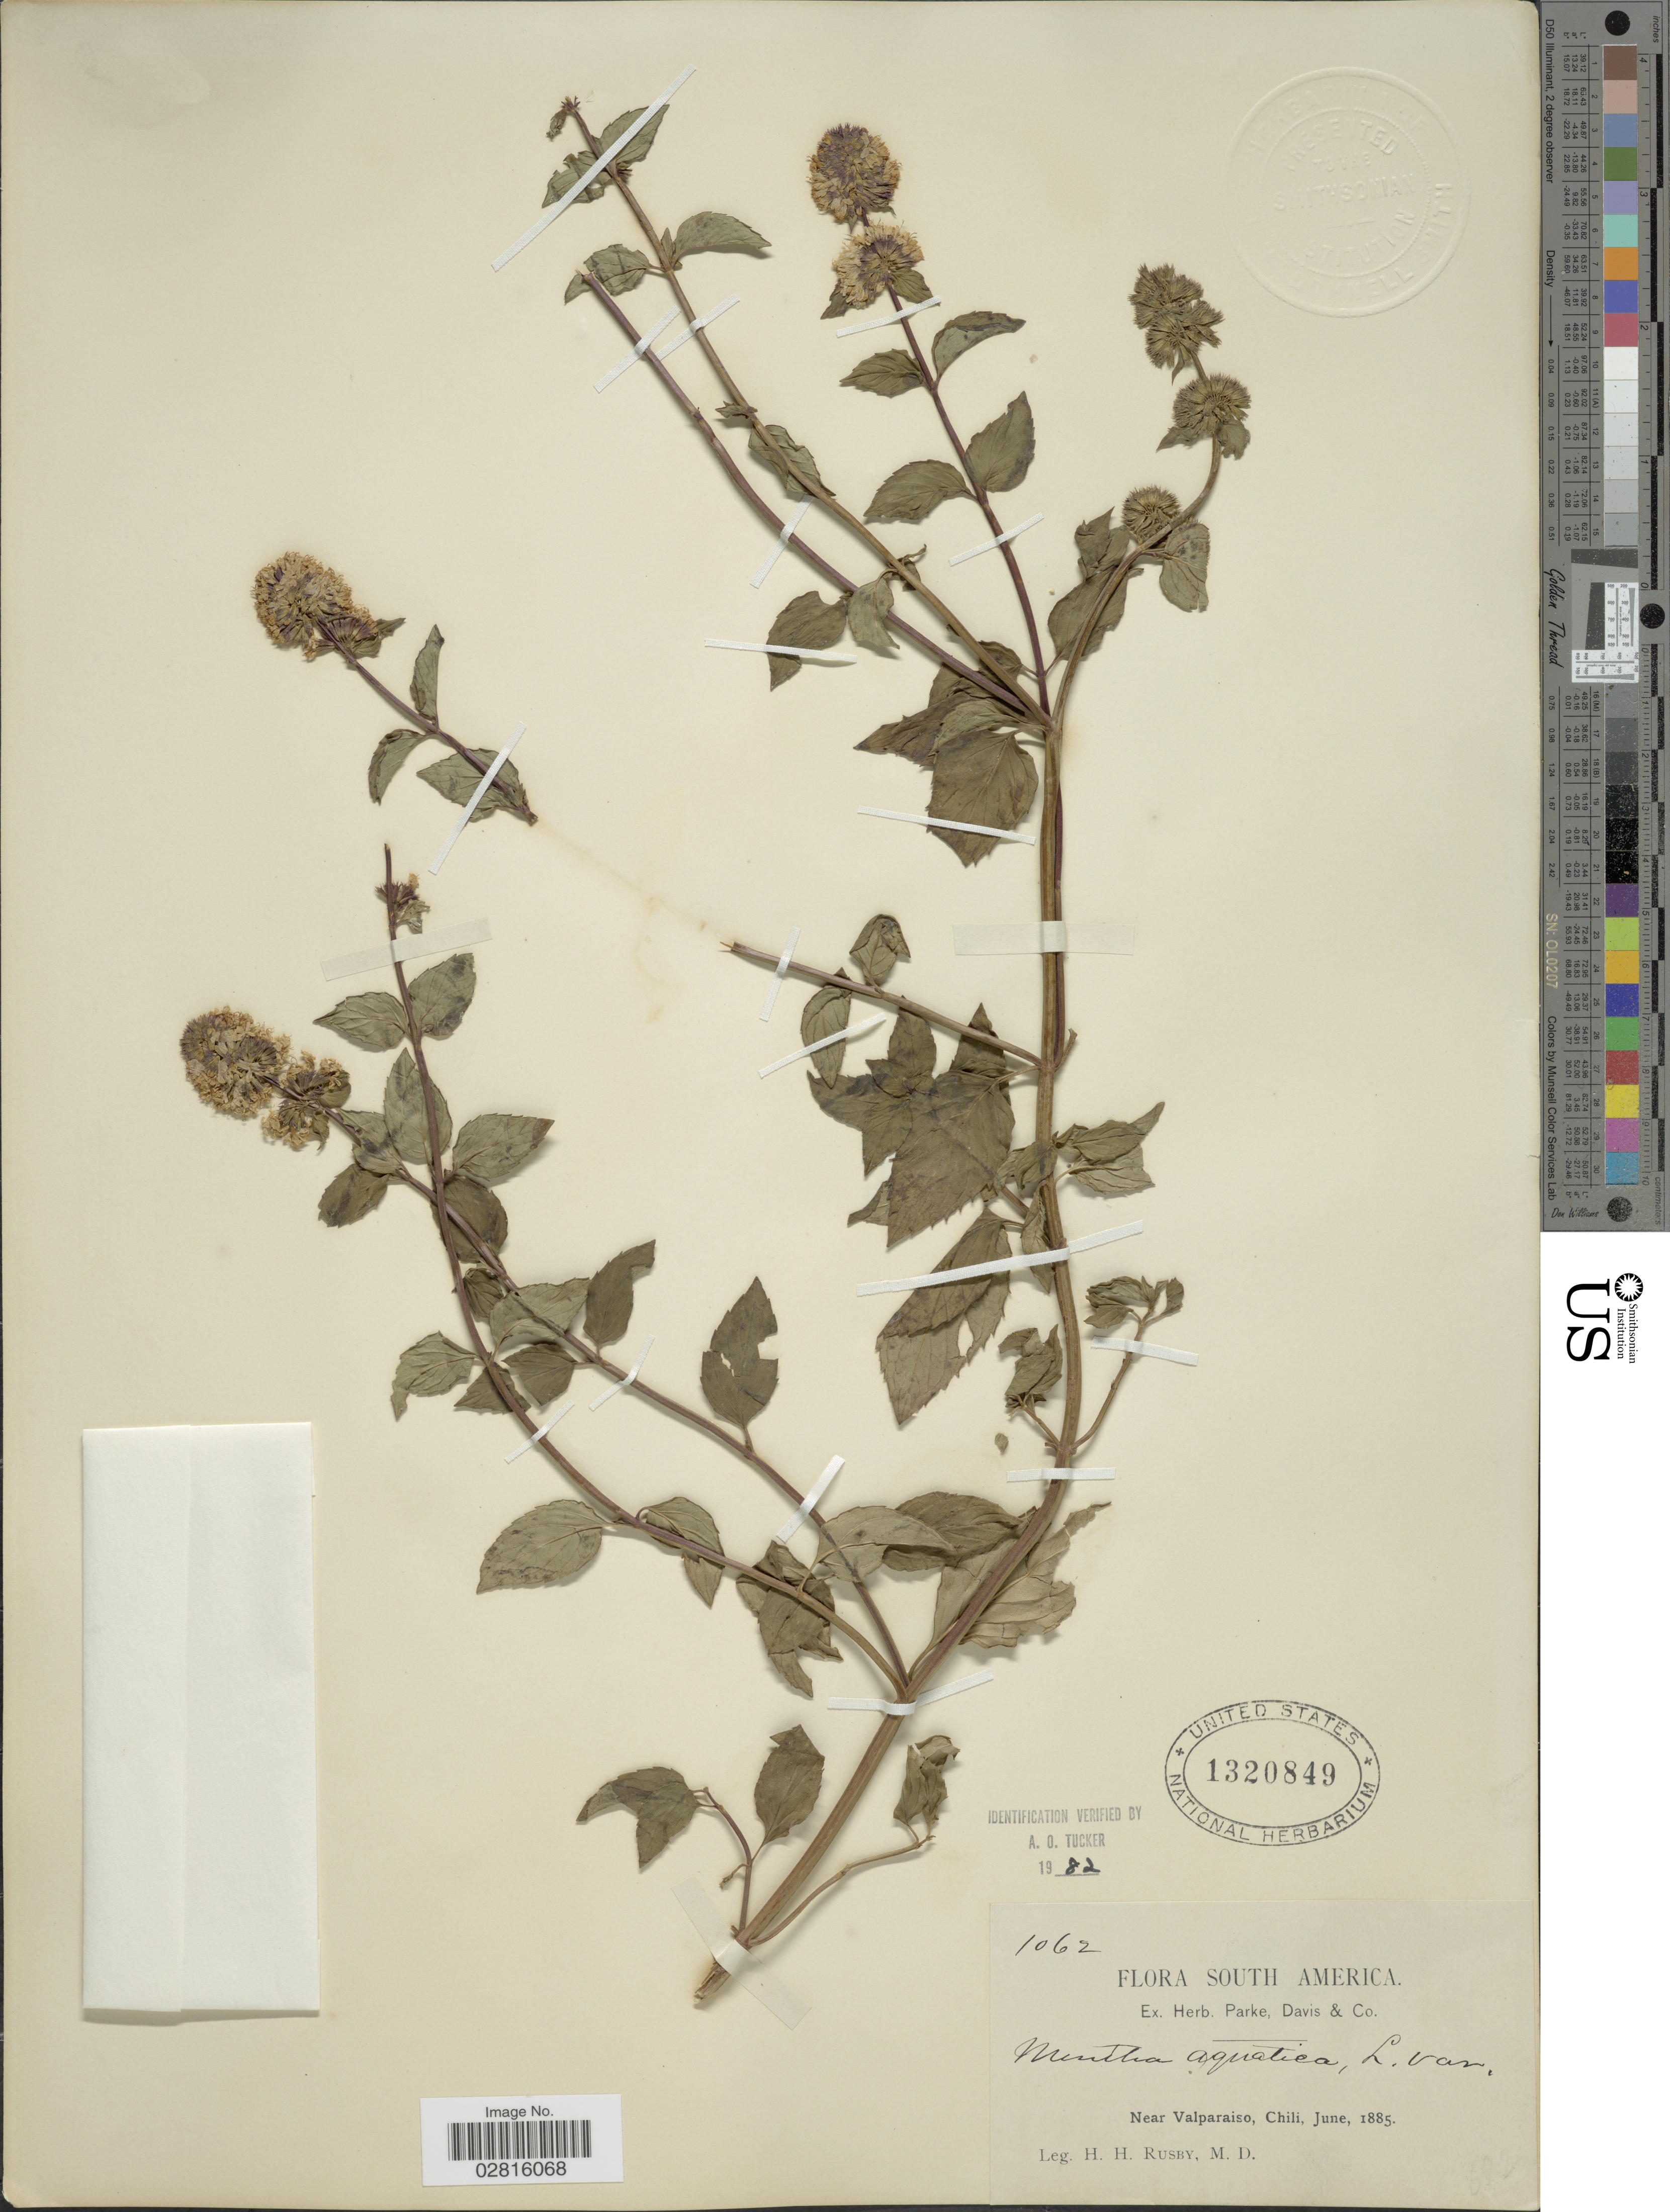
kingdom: Plantae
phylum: Tracheophyta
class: Magnoliopsida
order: Lamiales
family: Lamiaceae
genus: Mentha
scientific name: Mentha aquatica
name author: L.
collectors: H. H. Rusby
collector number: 1062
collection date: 1885-06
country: Chile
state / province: Valparaíso (V)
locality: Near Valparaiso.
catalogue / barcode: US 1320849